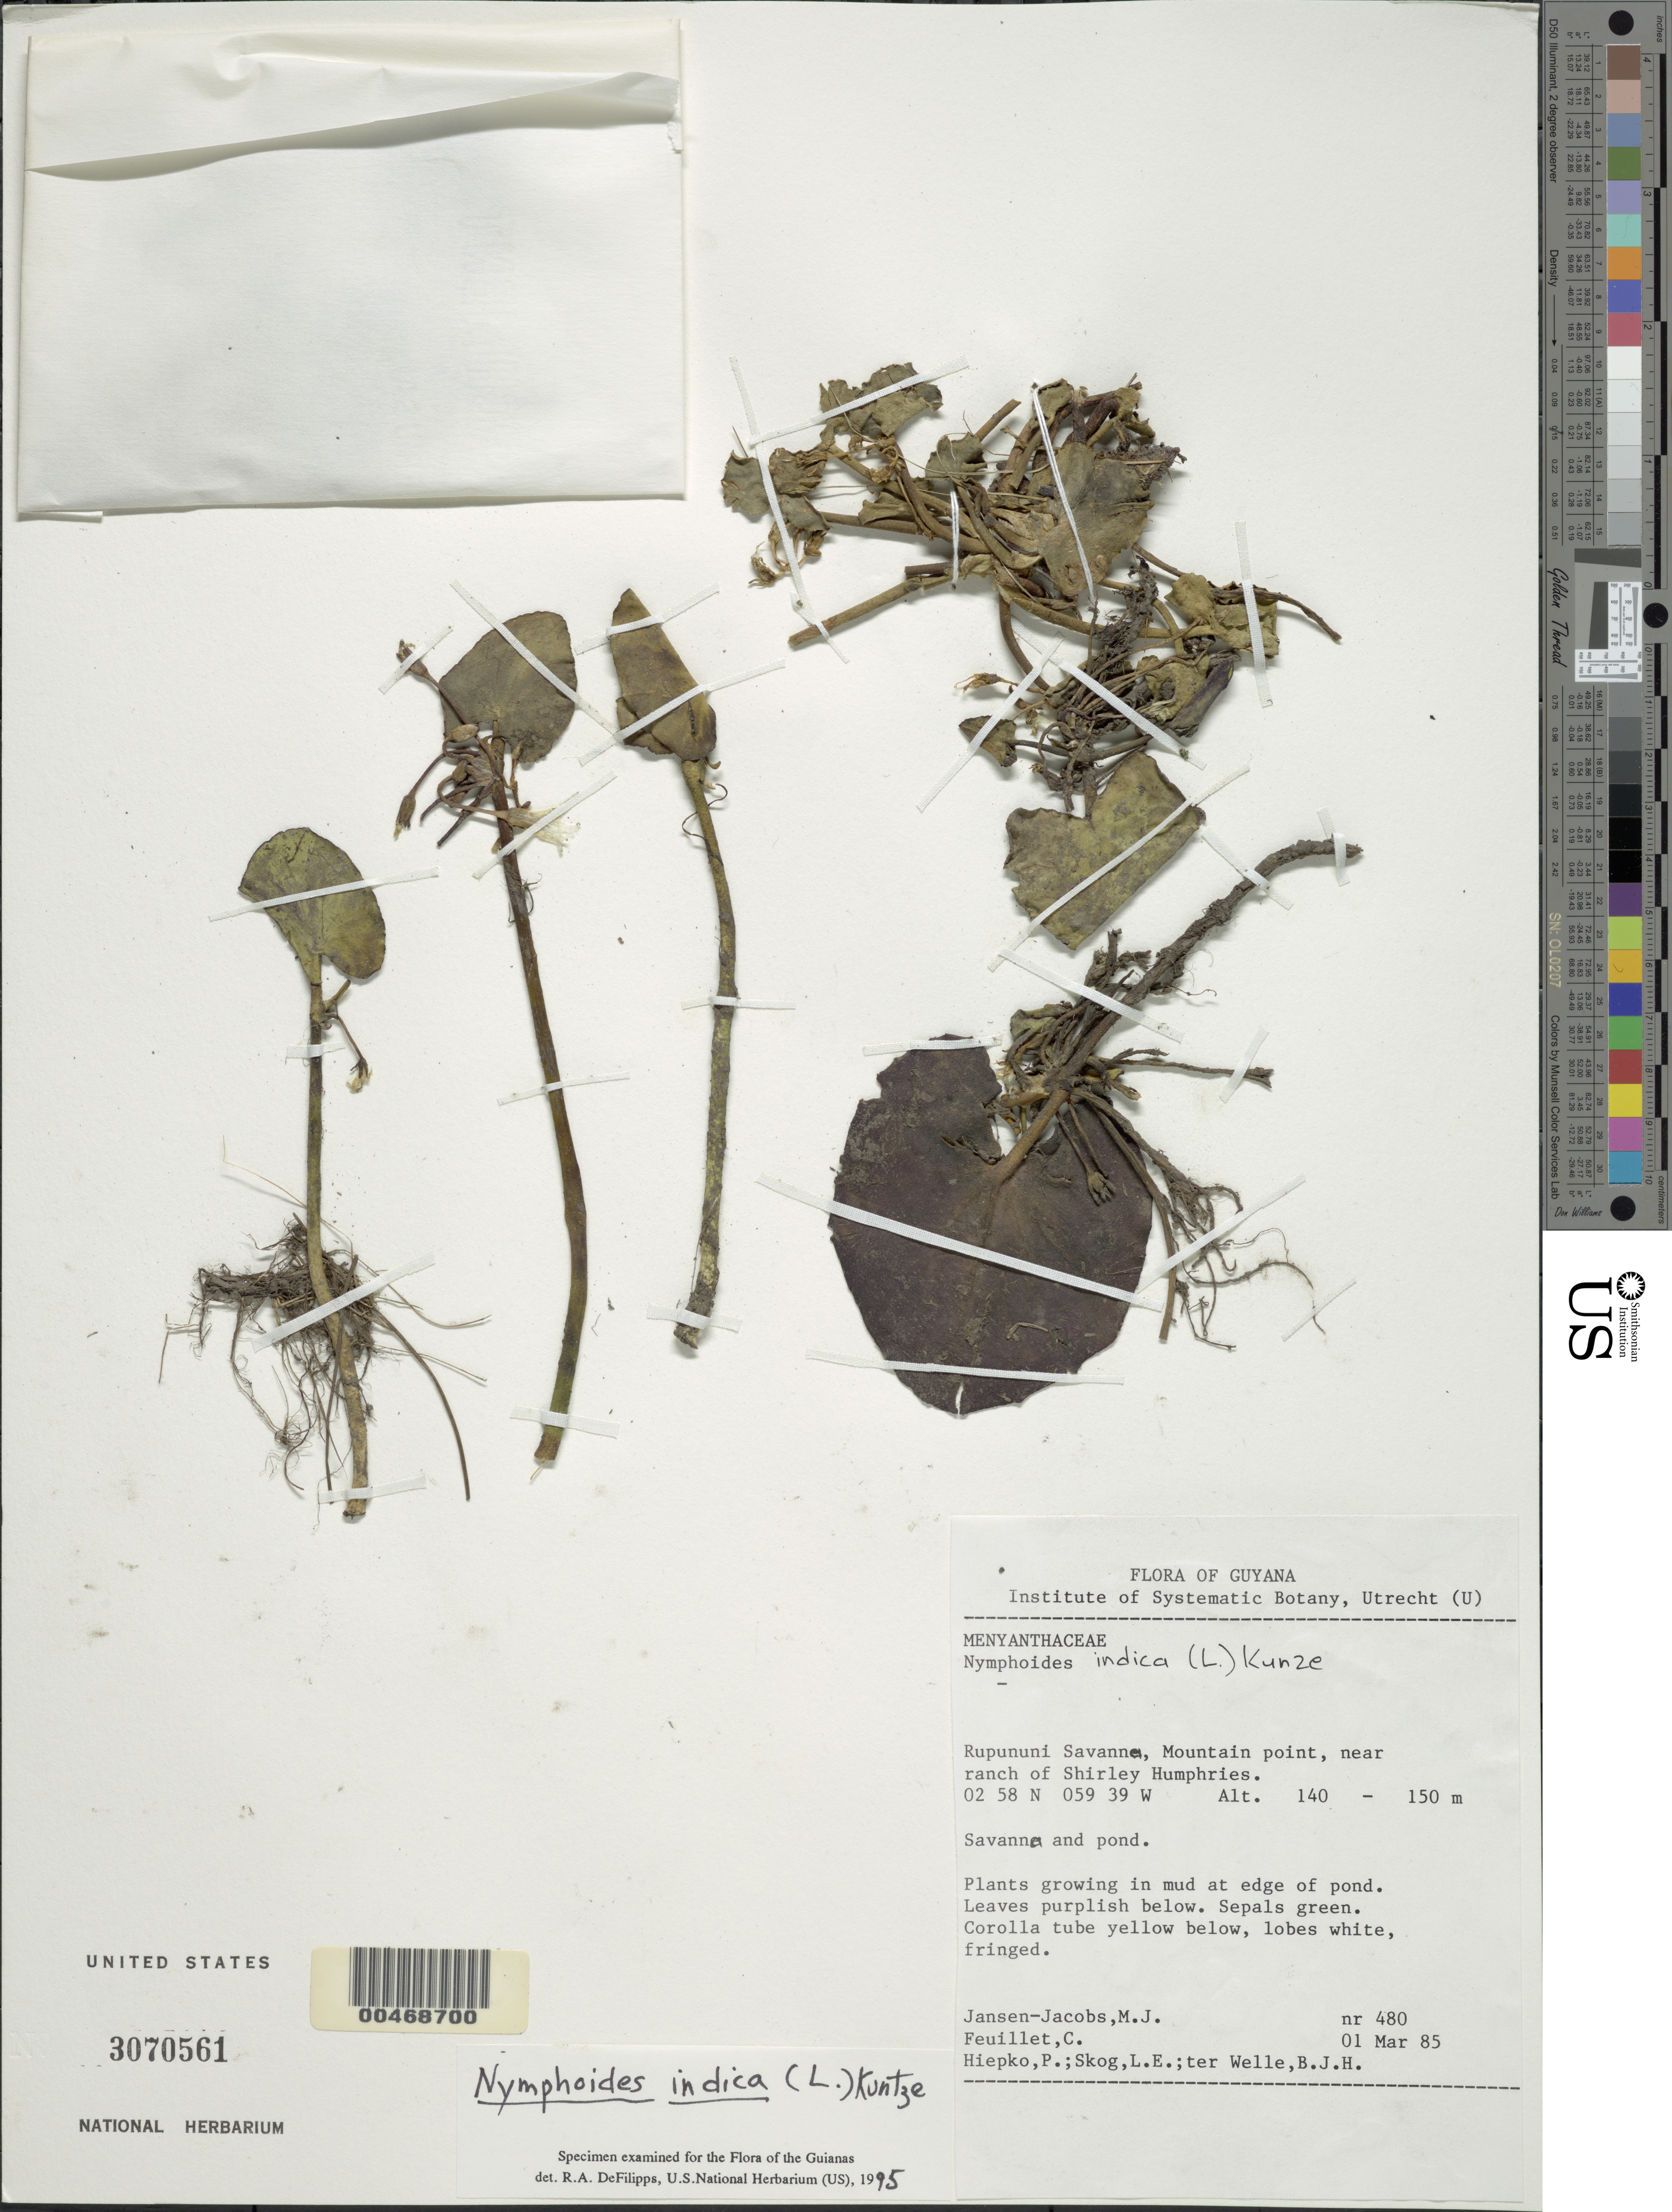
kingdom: Plantae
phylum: Tracheophyta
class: Magnoliopsida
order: Asterales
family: Menyanthaceae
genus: Nymphoides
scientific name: Nymphoides indica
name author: (L.) Kuntze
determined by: DeFilipps, R. A.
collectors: M. J. Jansen-Jacobs, C. Feuillet, P. H. Hiepko, L. E. Skog & B. Welle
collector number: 480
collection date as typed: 1-Mar-85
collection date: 1985-03-01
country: Guyana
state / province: U. Takutu-U. Essequibo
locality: Rupununi Savanna, Mountain Point, near ranch of Shirley Humphries, along Sawariwau R.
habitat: Savanna and pond, growing in mud at edge of pond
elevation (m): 140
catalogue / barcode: US 3070561